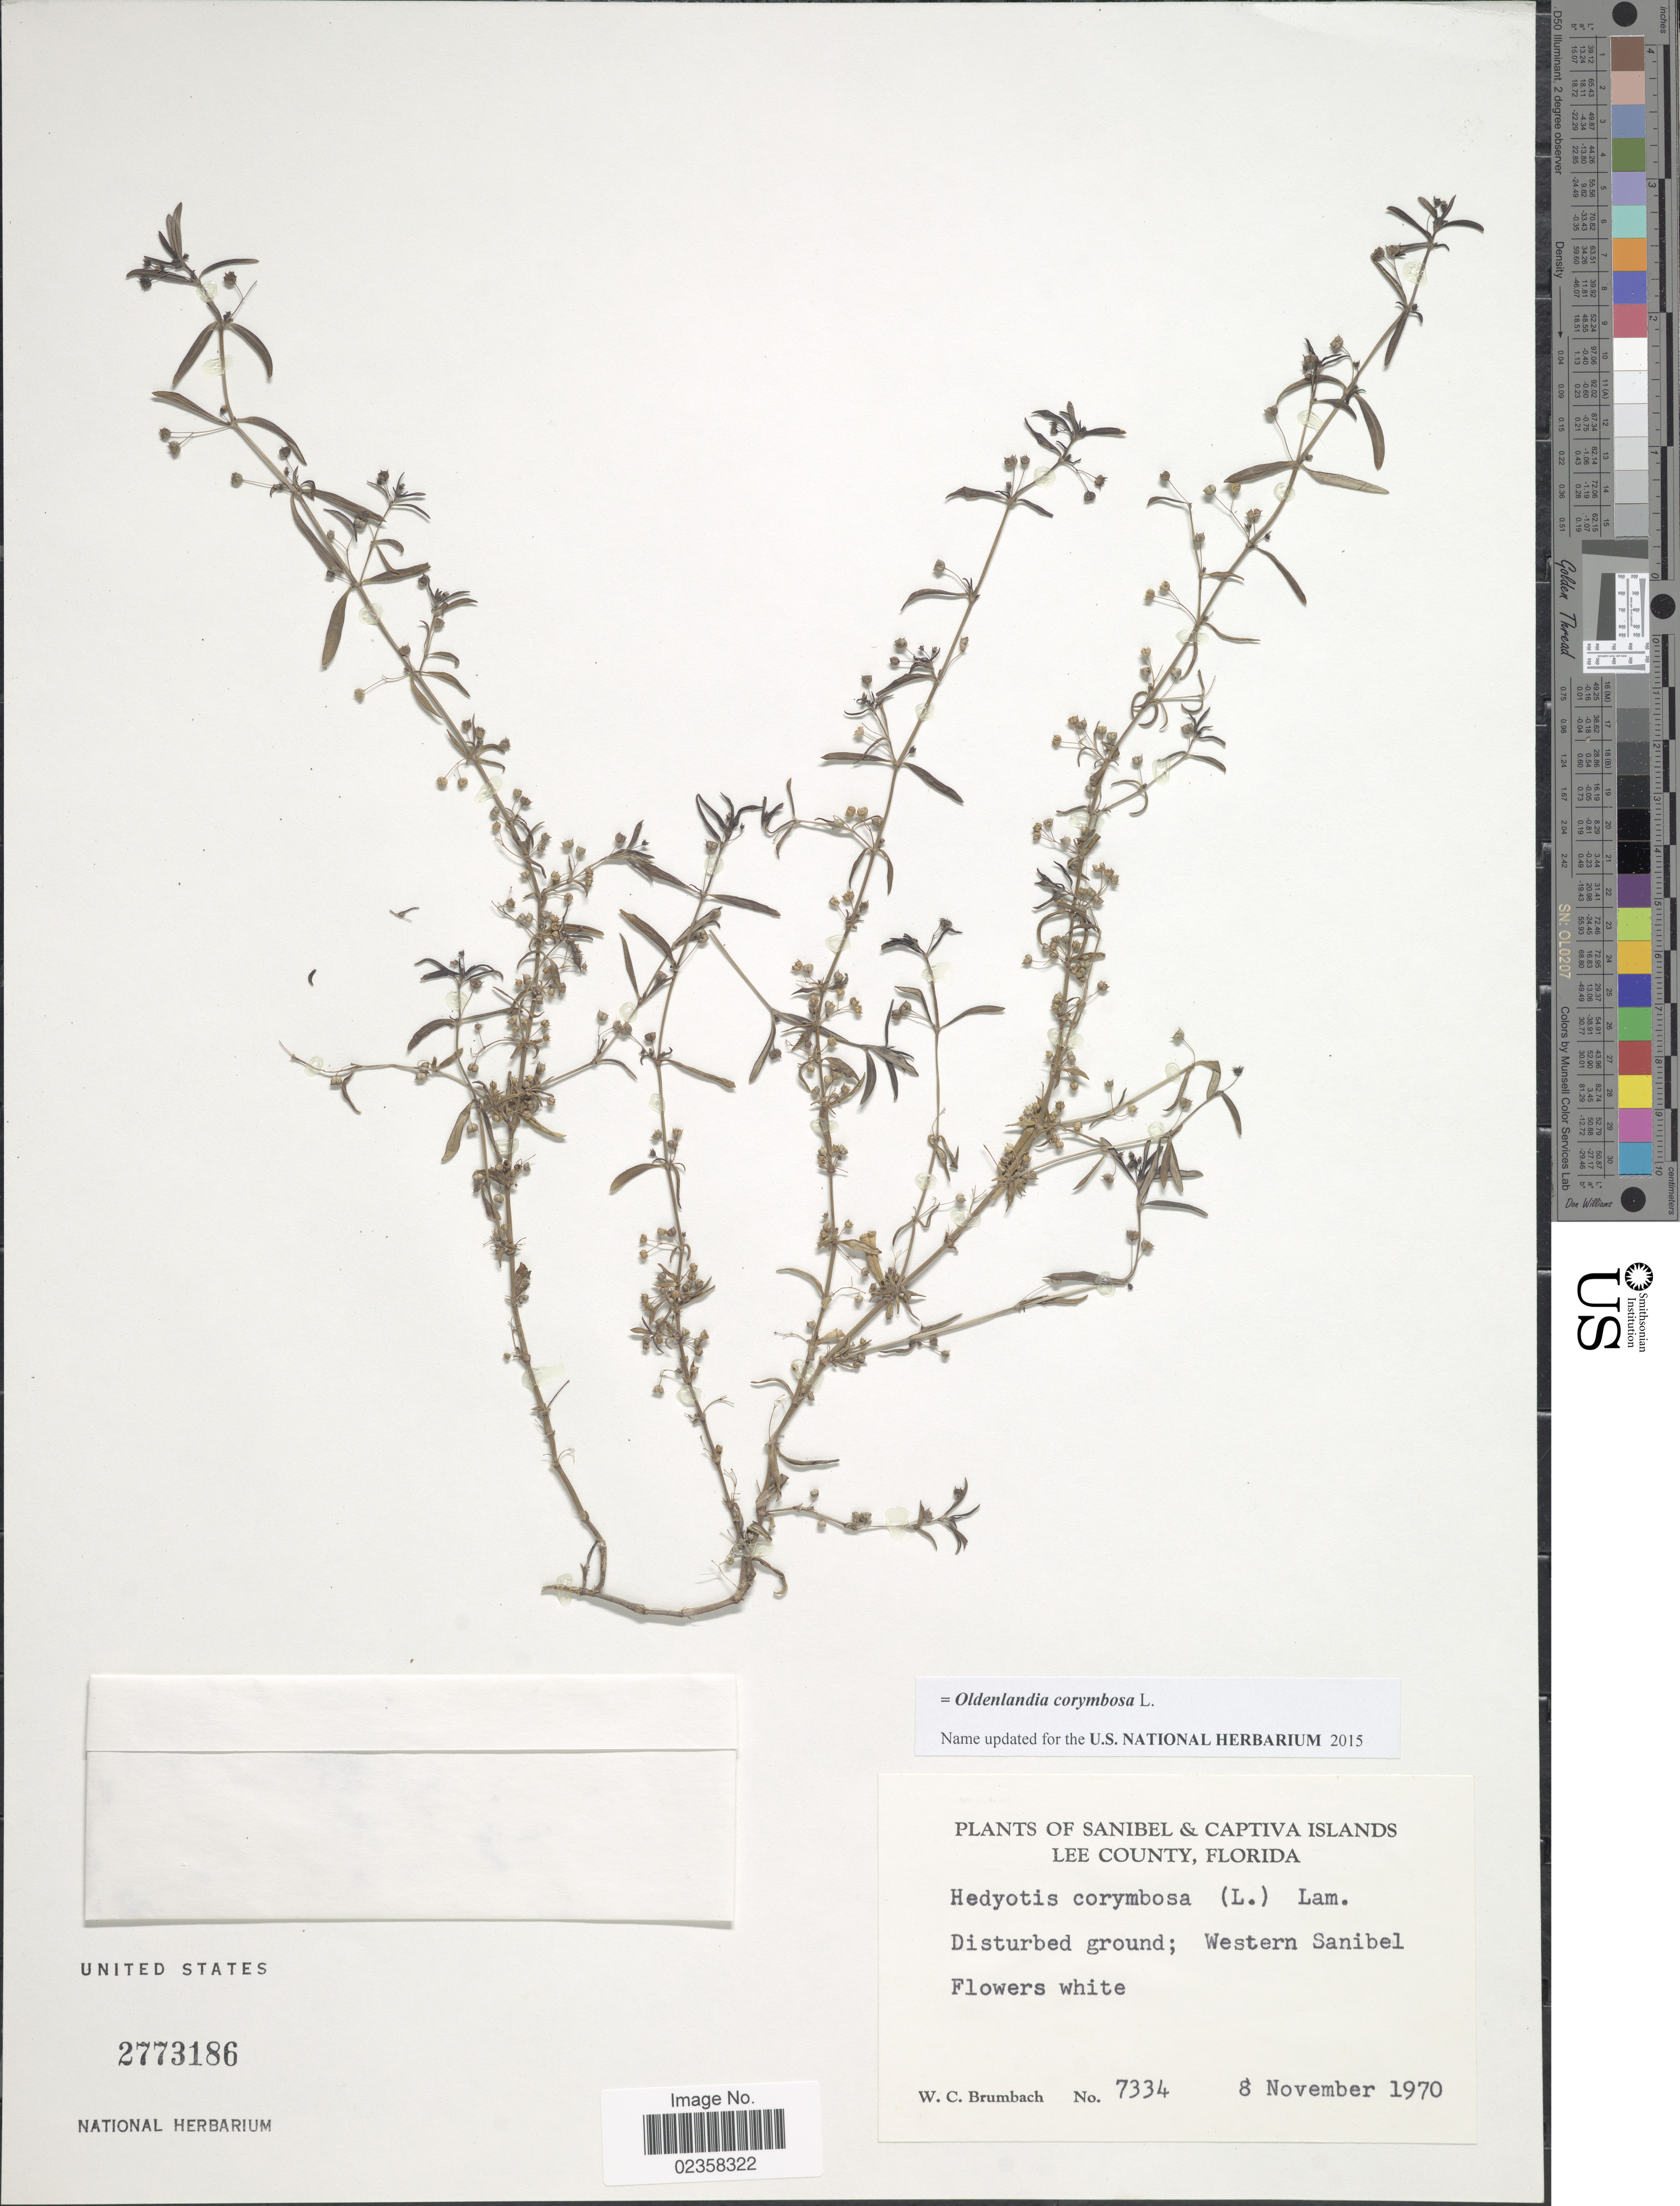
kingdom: Plantae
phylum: Tracheophyta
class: Magnoliopsida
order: Gentianales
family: Rubiaceae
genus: Oldenlandia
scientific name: Oldenlandia corymbosa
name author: L.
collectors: W. C. Brumbach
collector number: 7334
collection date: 1970-11-08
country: United States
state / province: Florida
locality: Sanibel & Captiva Islands, Lee County, Western Sanibel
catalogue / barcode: US 2773186